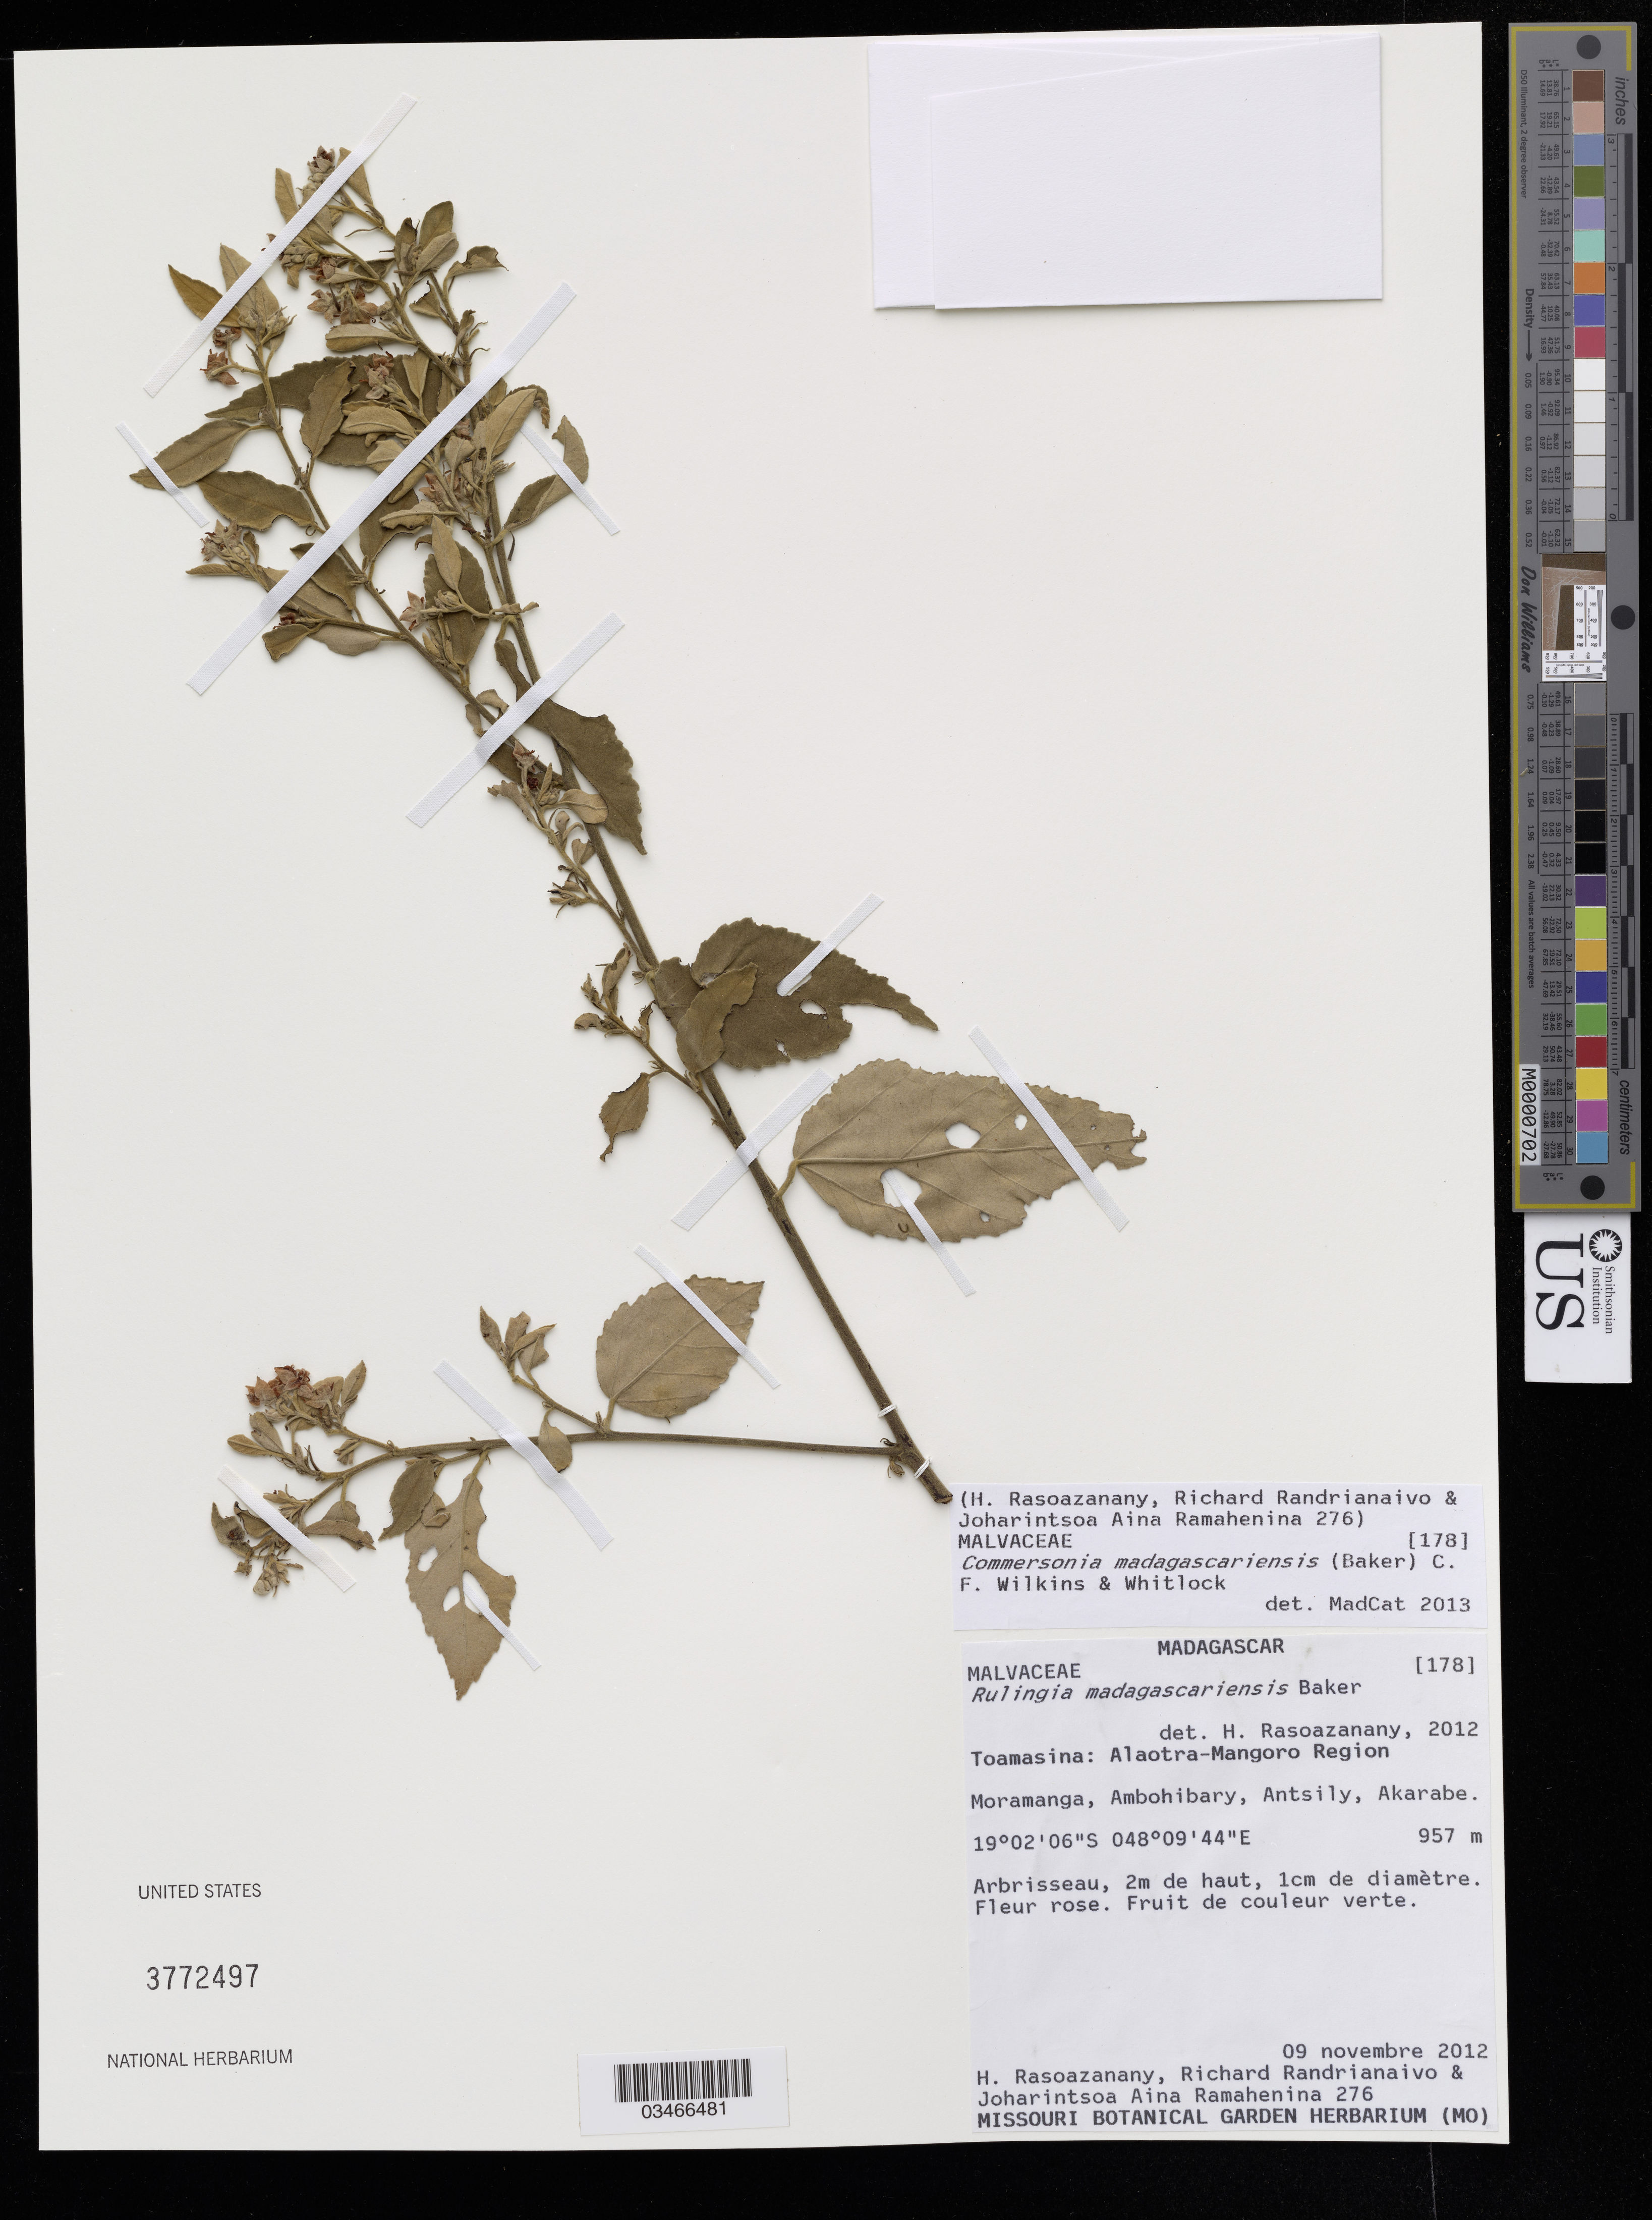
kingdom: Plantae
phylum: Tracheophyta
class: Magnoliopsida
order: Malvales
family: Malvaceae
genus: Rulingia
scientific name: Rulingia madagascariensis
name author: Baker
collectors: H. Rasoazanany, R. Randrianaivo & J. Ramahenina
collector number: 276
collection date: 2012-11-09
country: Madagascar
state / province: Toamasina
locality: Alaotra-Mangoro Region. Moramanga, Ambohibary, Antsily, Akarabe.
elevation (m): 957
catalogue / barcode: US 3772497